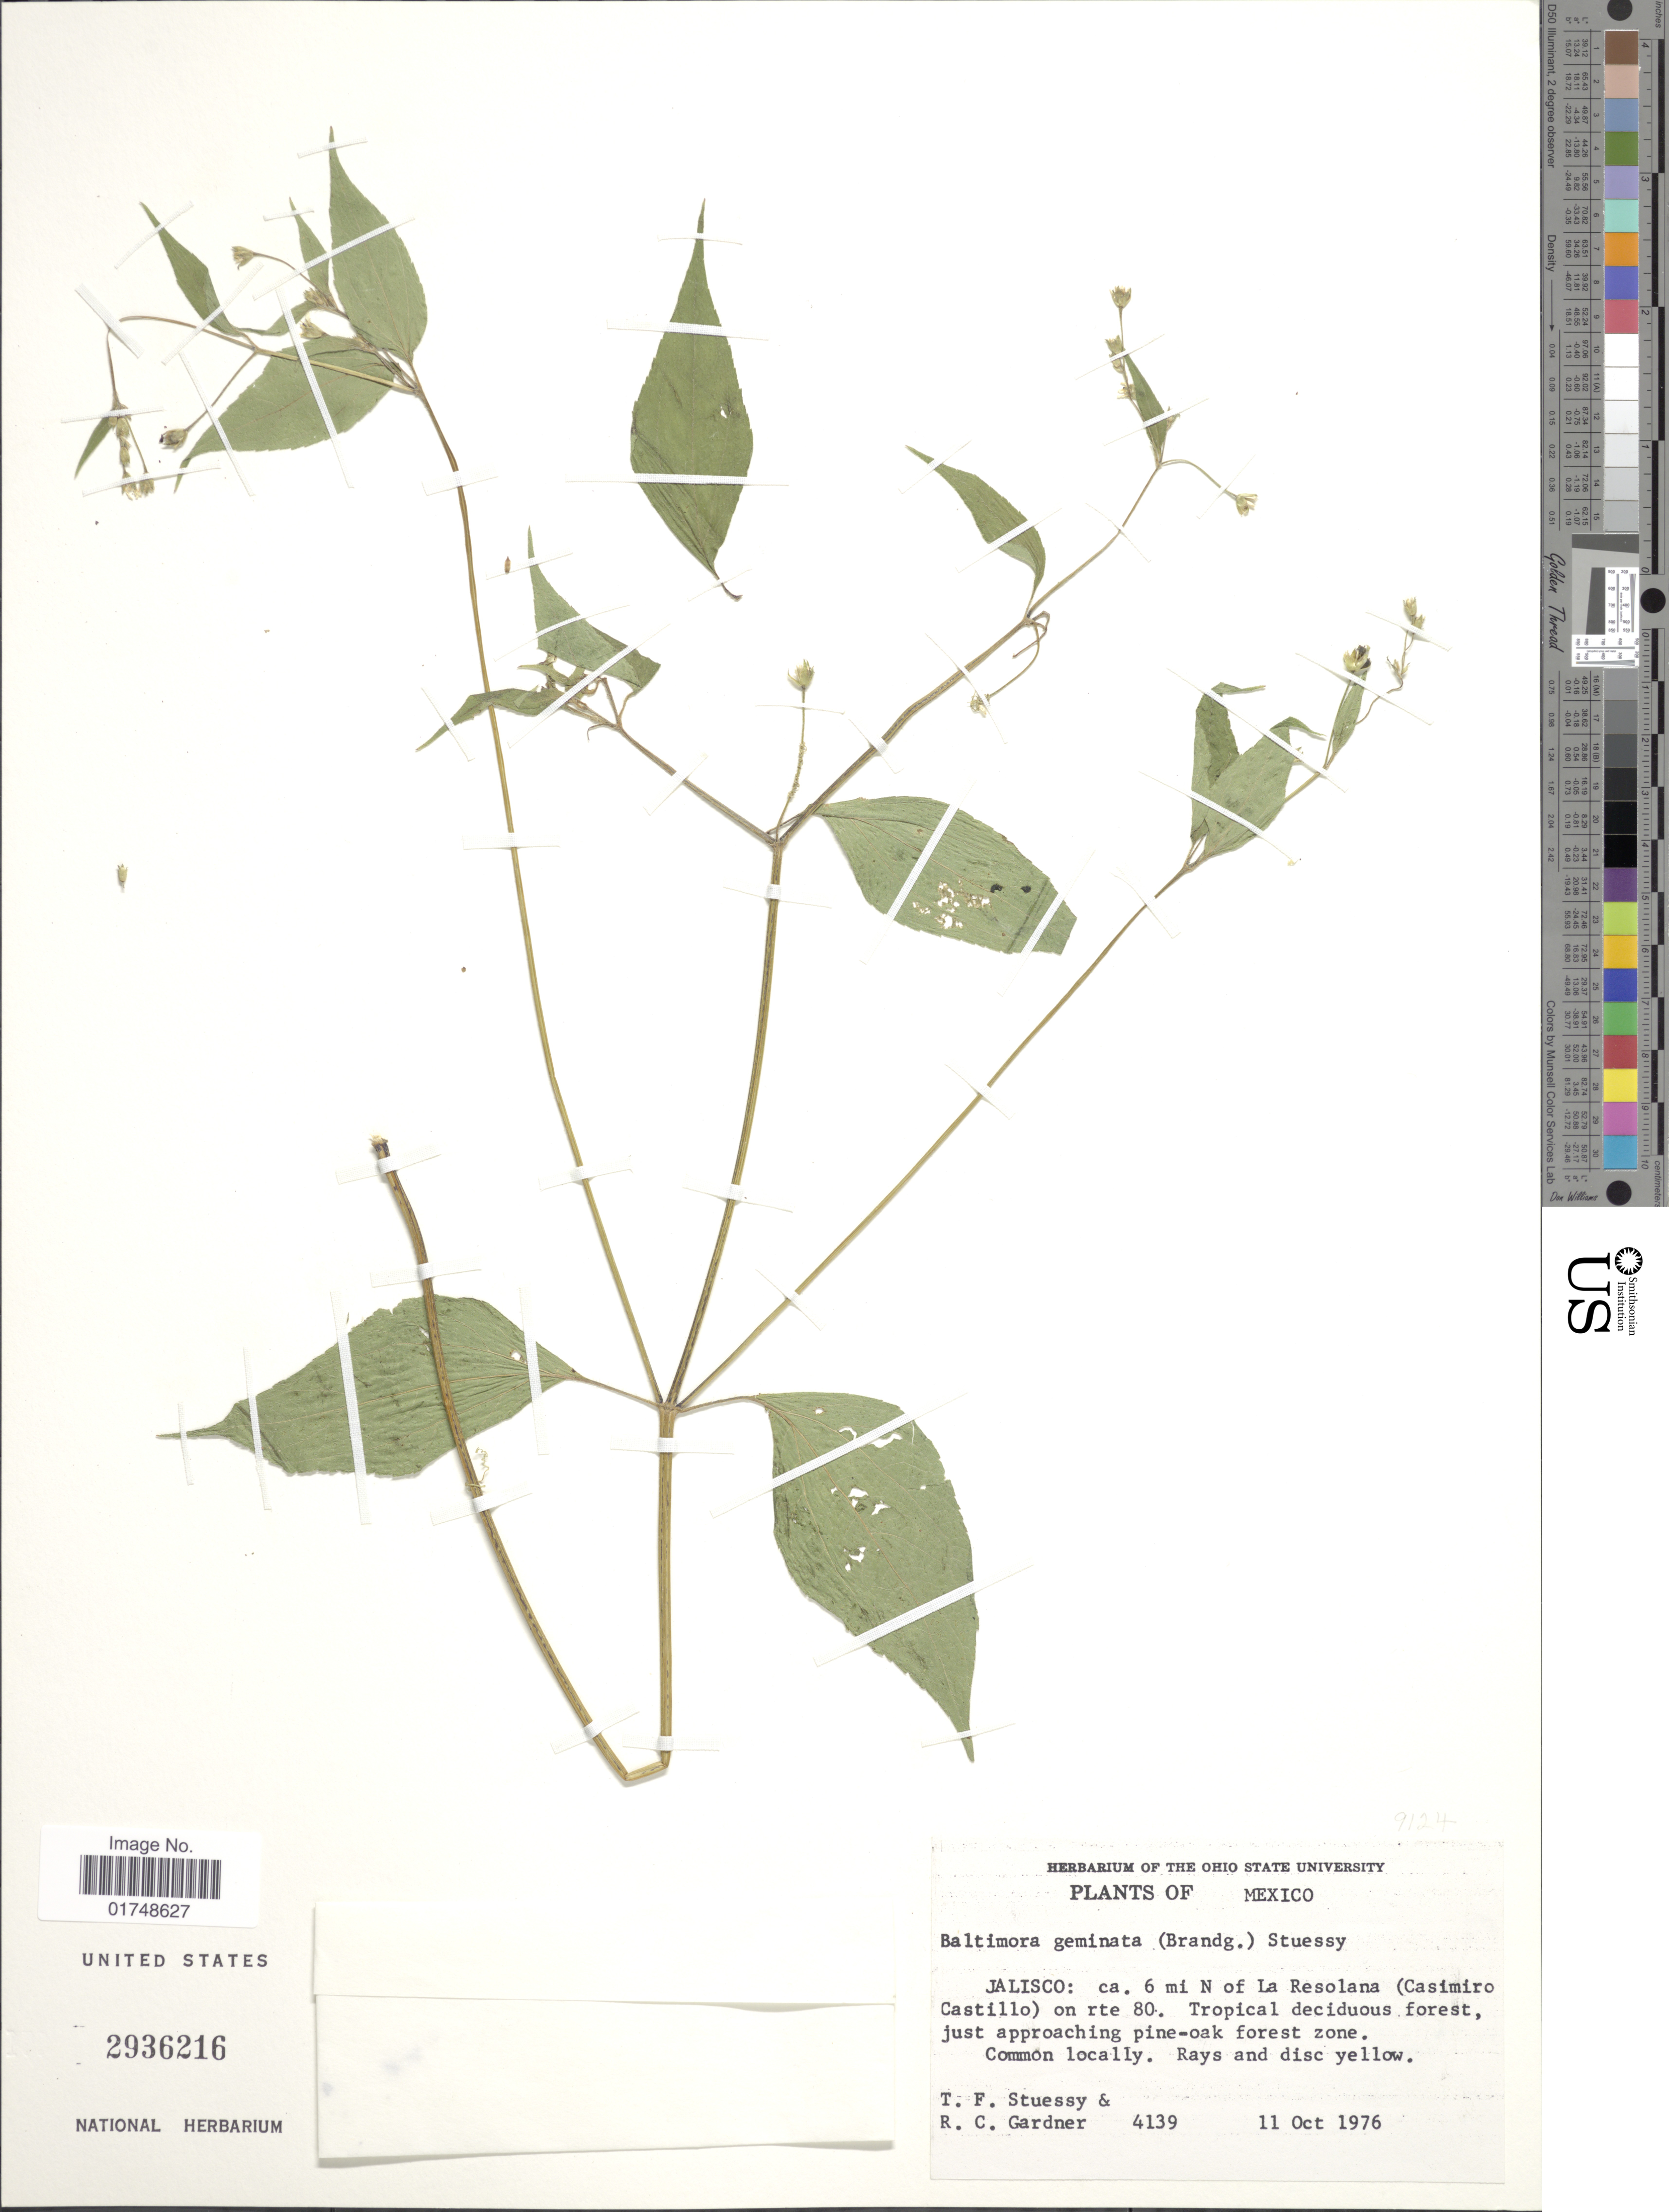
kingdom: Plantae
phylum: Tracheophyta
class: Magnoliopsida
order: Asterales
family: Asteraceae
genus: Baltimora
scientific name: Baltimora geminata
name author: (Brandegee) Stuessy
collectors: T. Steussy & R. C. Gardner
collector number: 4139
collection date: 1976-10-11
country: Mexico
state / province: Jalisco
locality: Jalisco: ca. 6 mi N of La Resolana (Casimiro Castillo) on rte 80.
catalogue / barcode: US 2936216